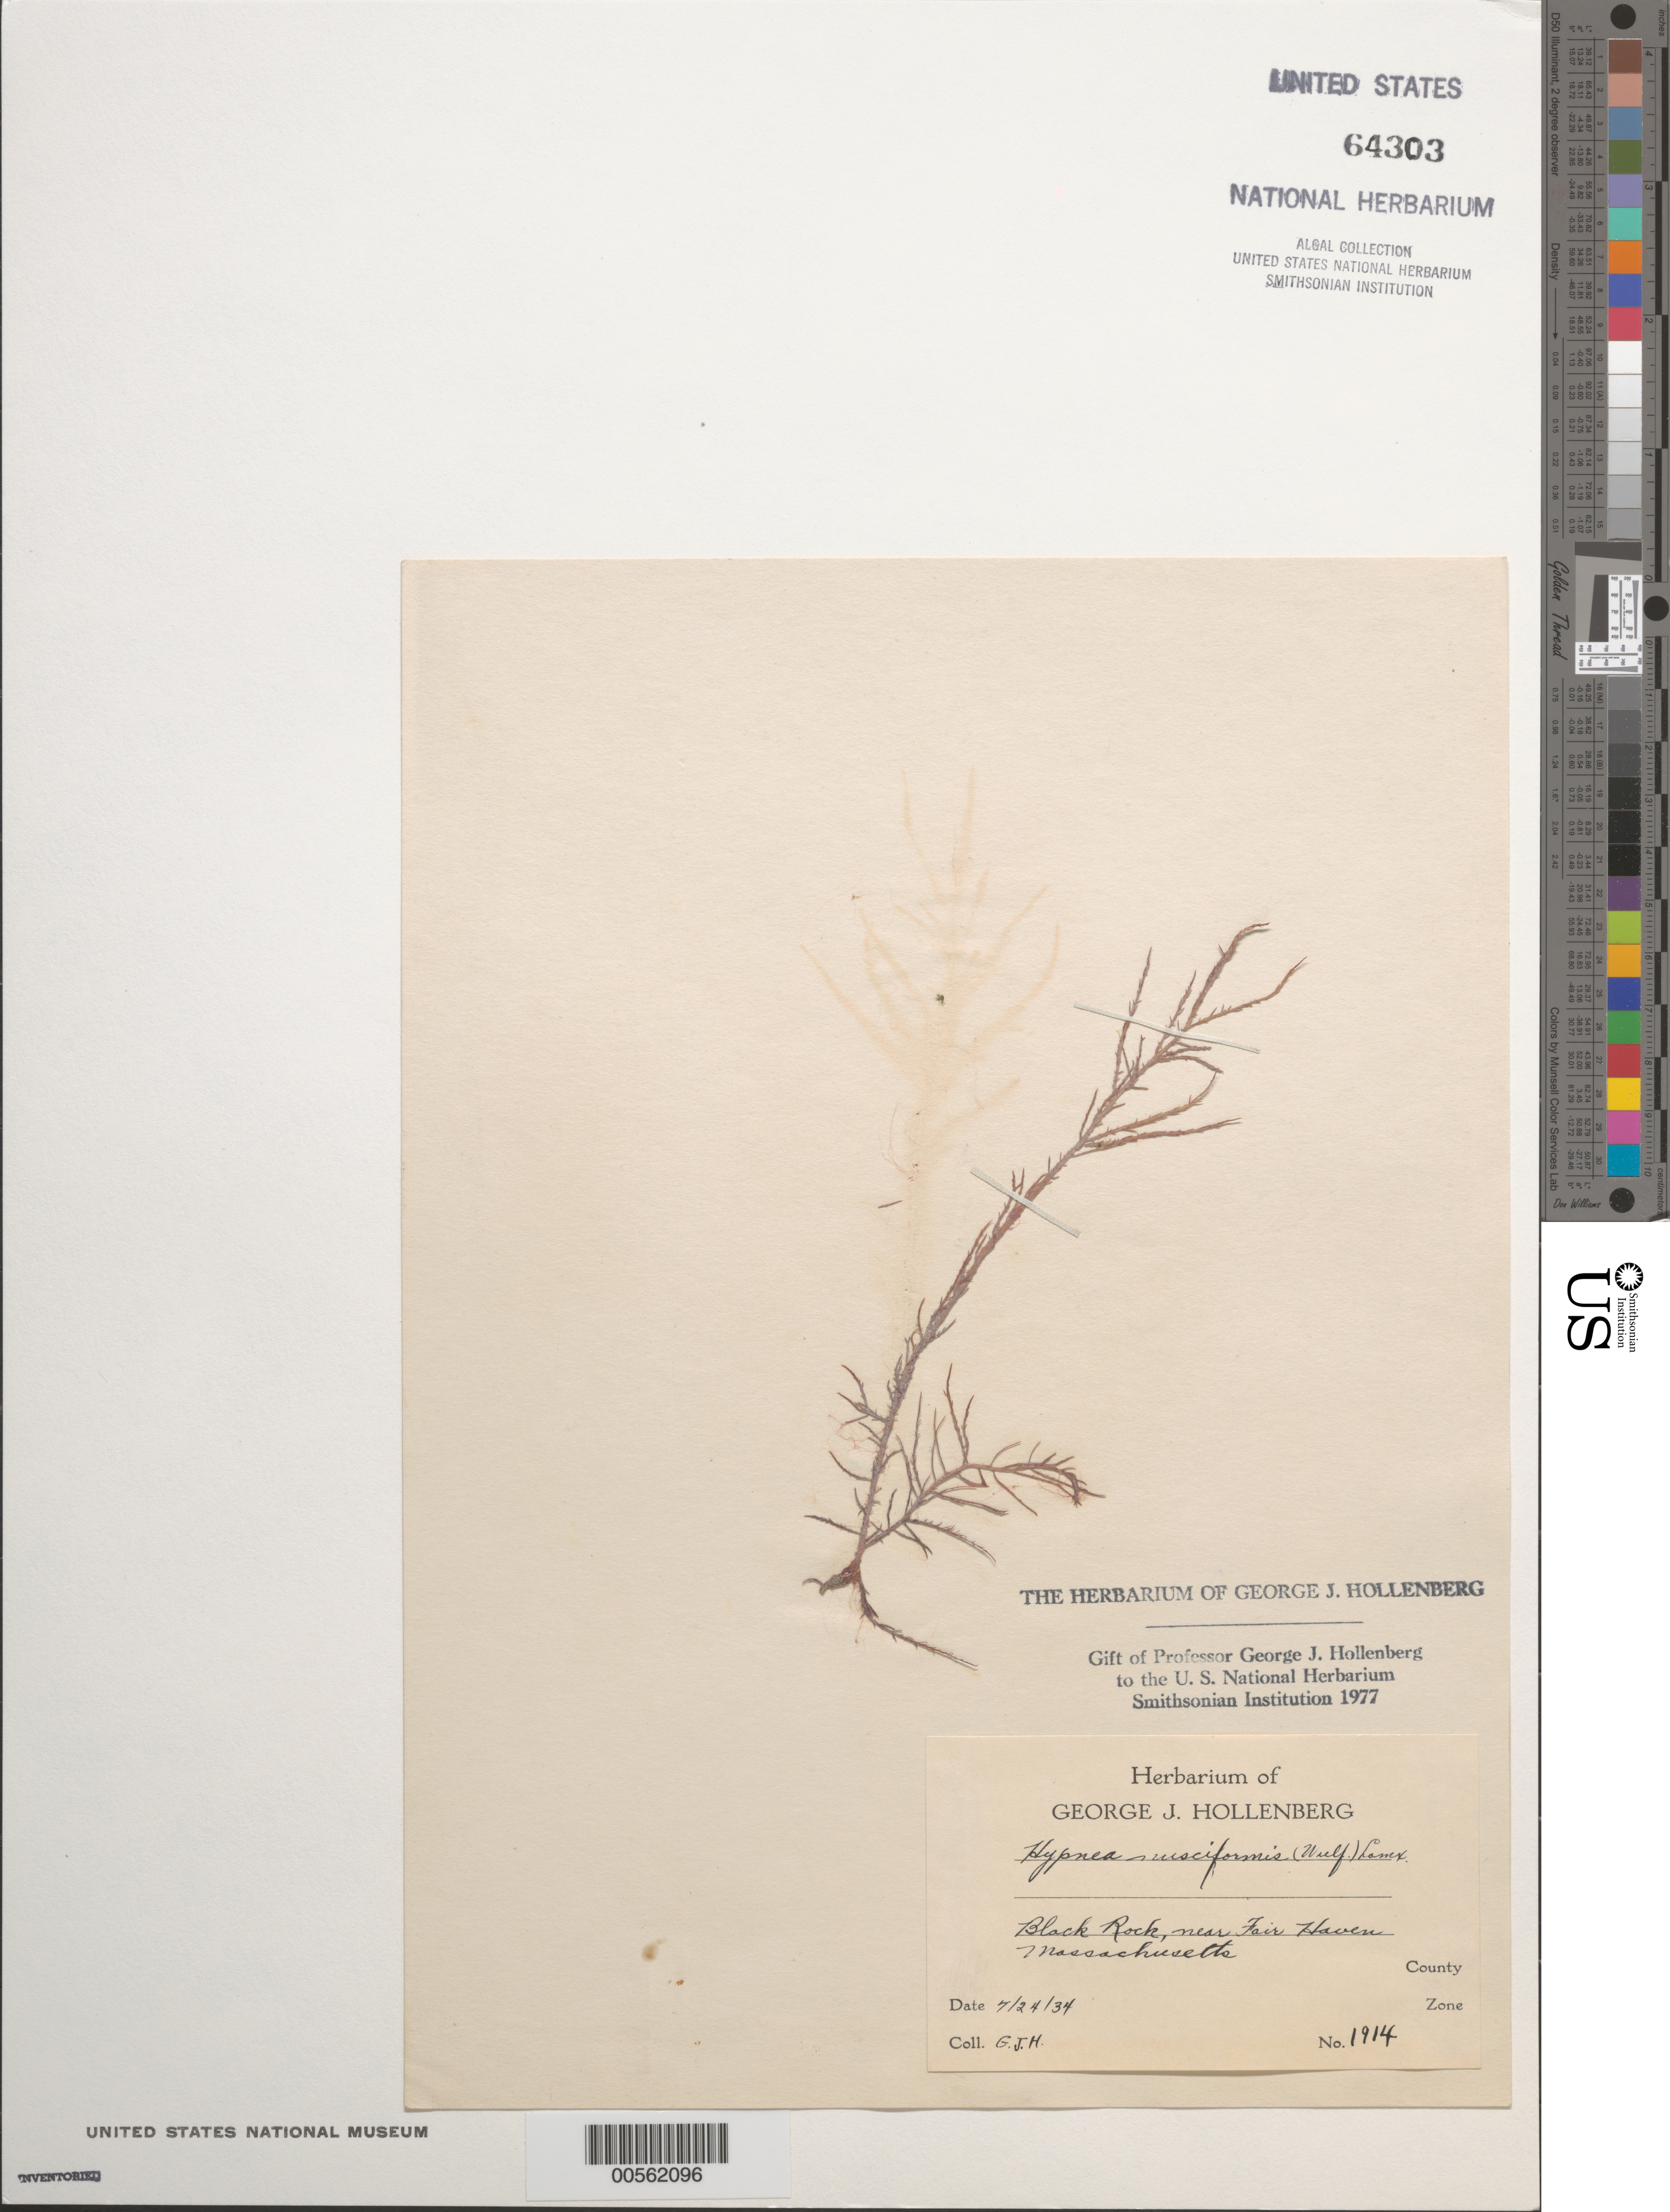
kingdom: Plantae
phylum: Rhodophyta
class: Florideophyceae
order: Gigartinales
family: Cystocloniaceae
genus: Hypnea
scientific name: Hypnea musciformis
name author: (Wulfen) J.V.Lamouroux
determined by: Hollenberg, George J.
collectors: G. Hollenberg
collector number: GJH 1914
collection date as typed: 24 Jul 1934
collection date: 1934-07-24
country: United States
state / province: Massachusetts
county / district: Bristol County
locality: Black Rock, near Fairhaven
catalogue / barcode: US 64303